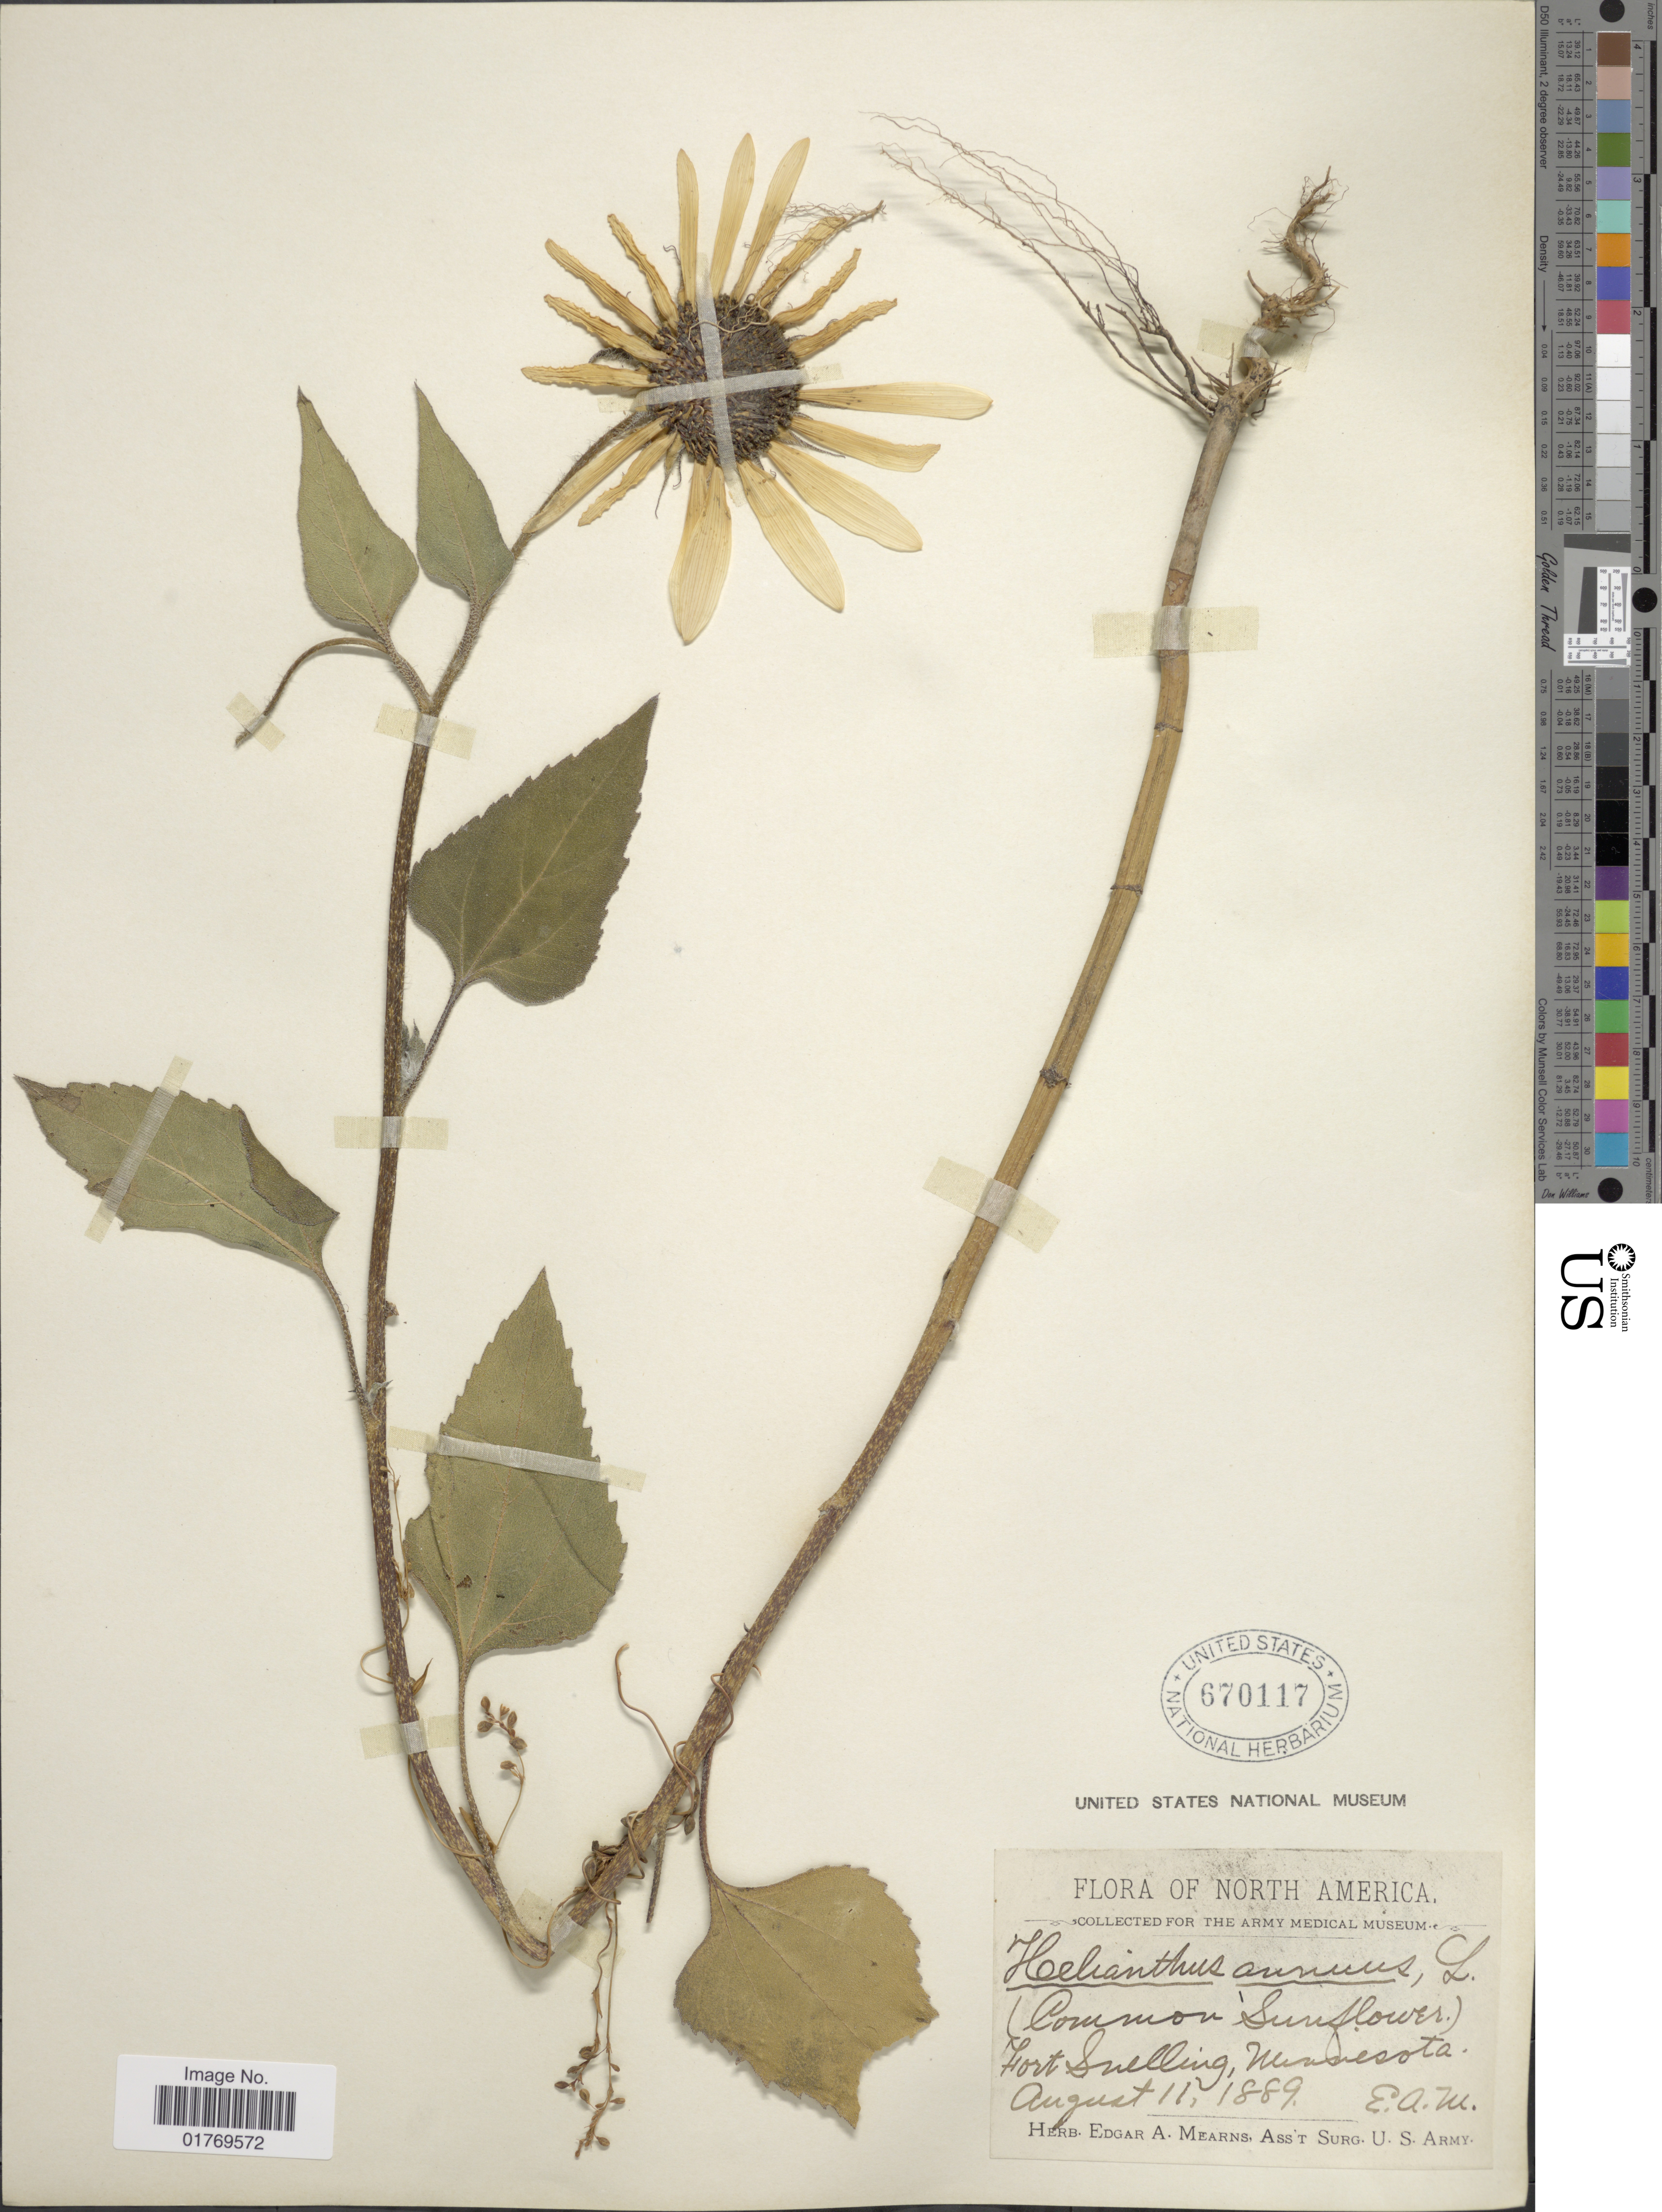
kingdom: Plantae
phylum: Tracheophyta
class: Magnoliopsida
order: Asterales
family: Asteraceae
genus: Helianthus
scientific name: Helianthus annuus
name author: L.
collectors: E. A. Mearns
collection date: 1889-08-11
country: United States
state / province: Minnesota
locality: Fort Suelling, Minnesota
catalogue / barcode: US 670117